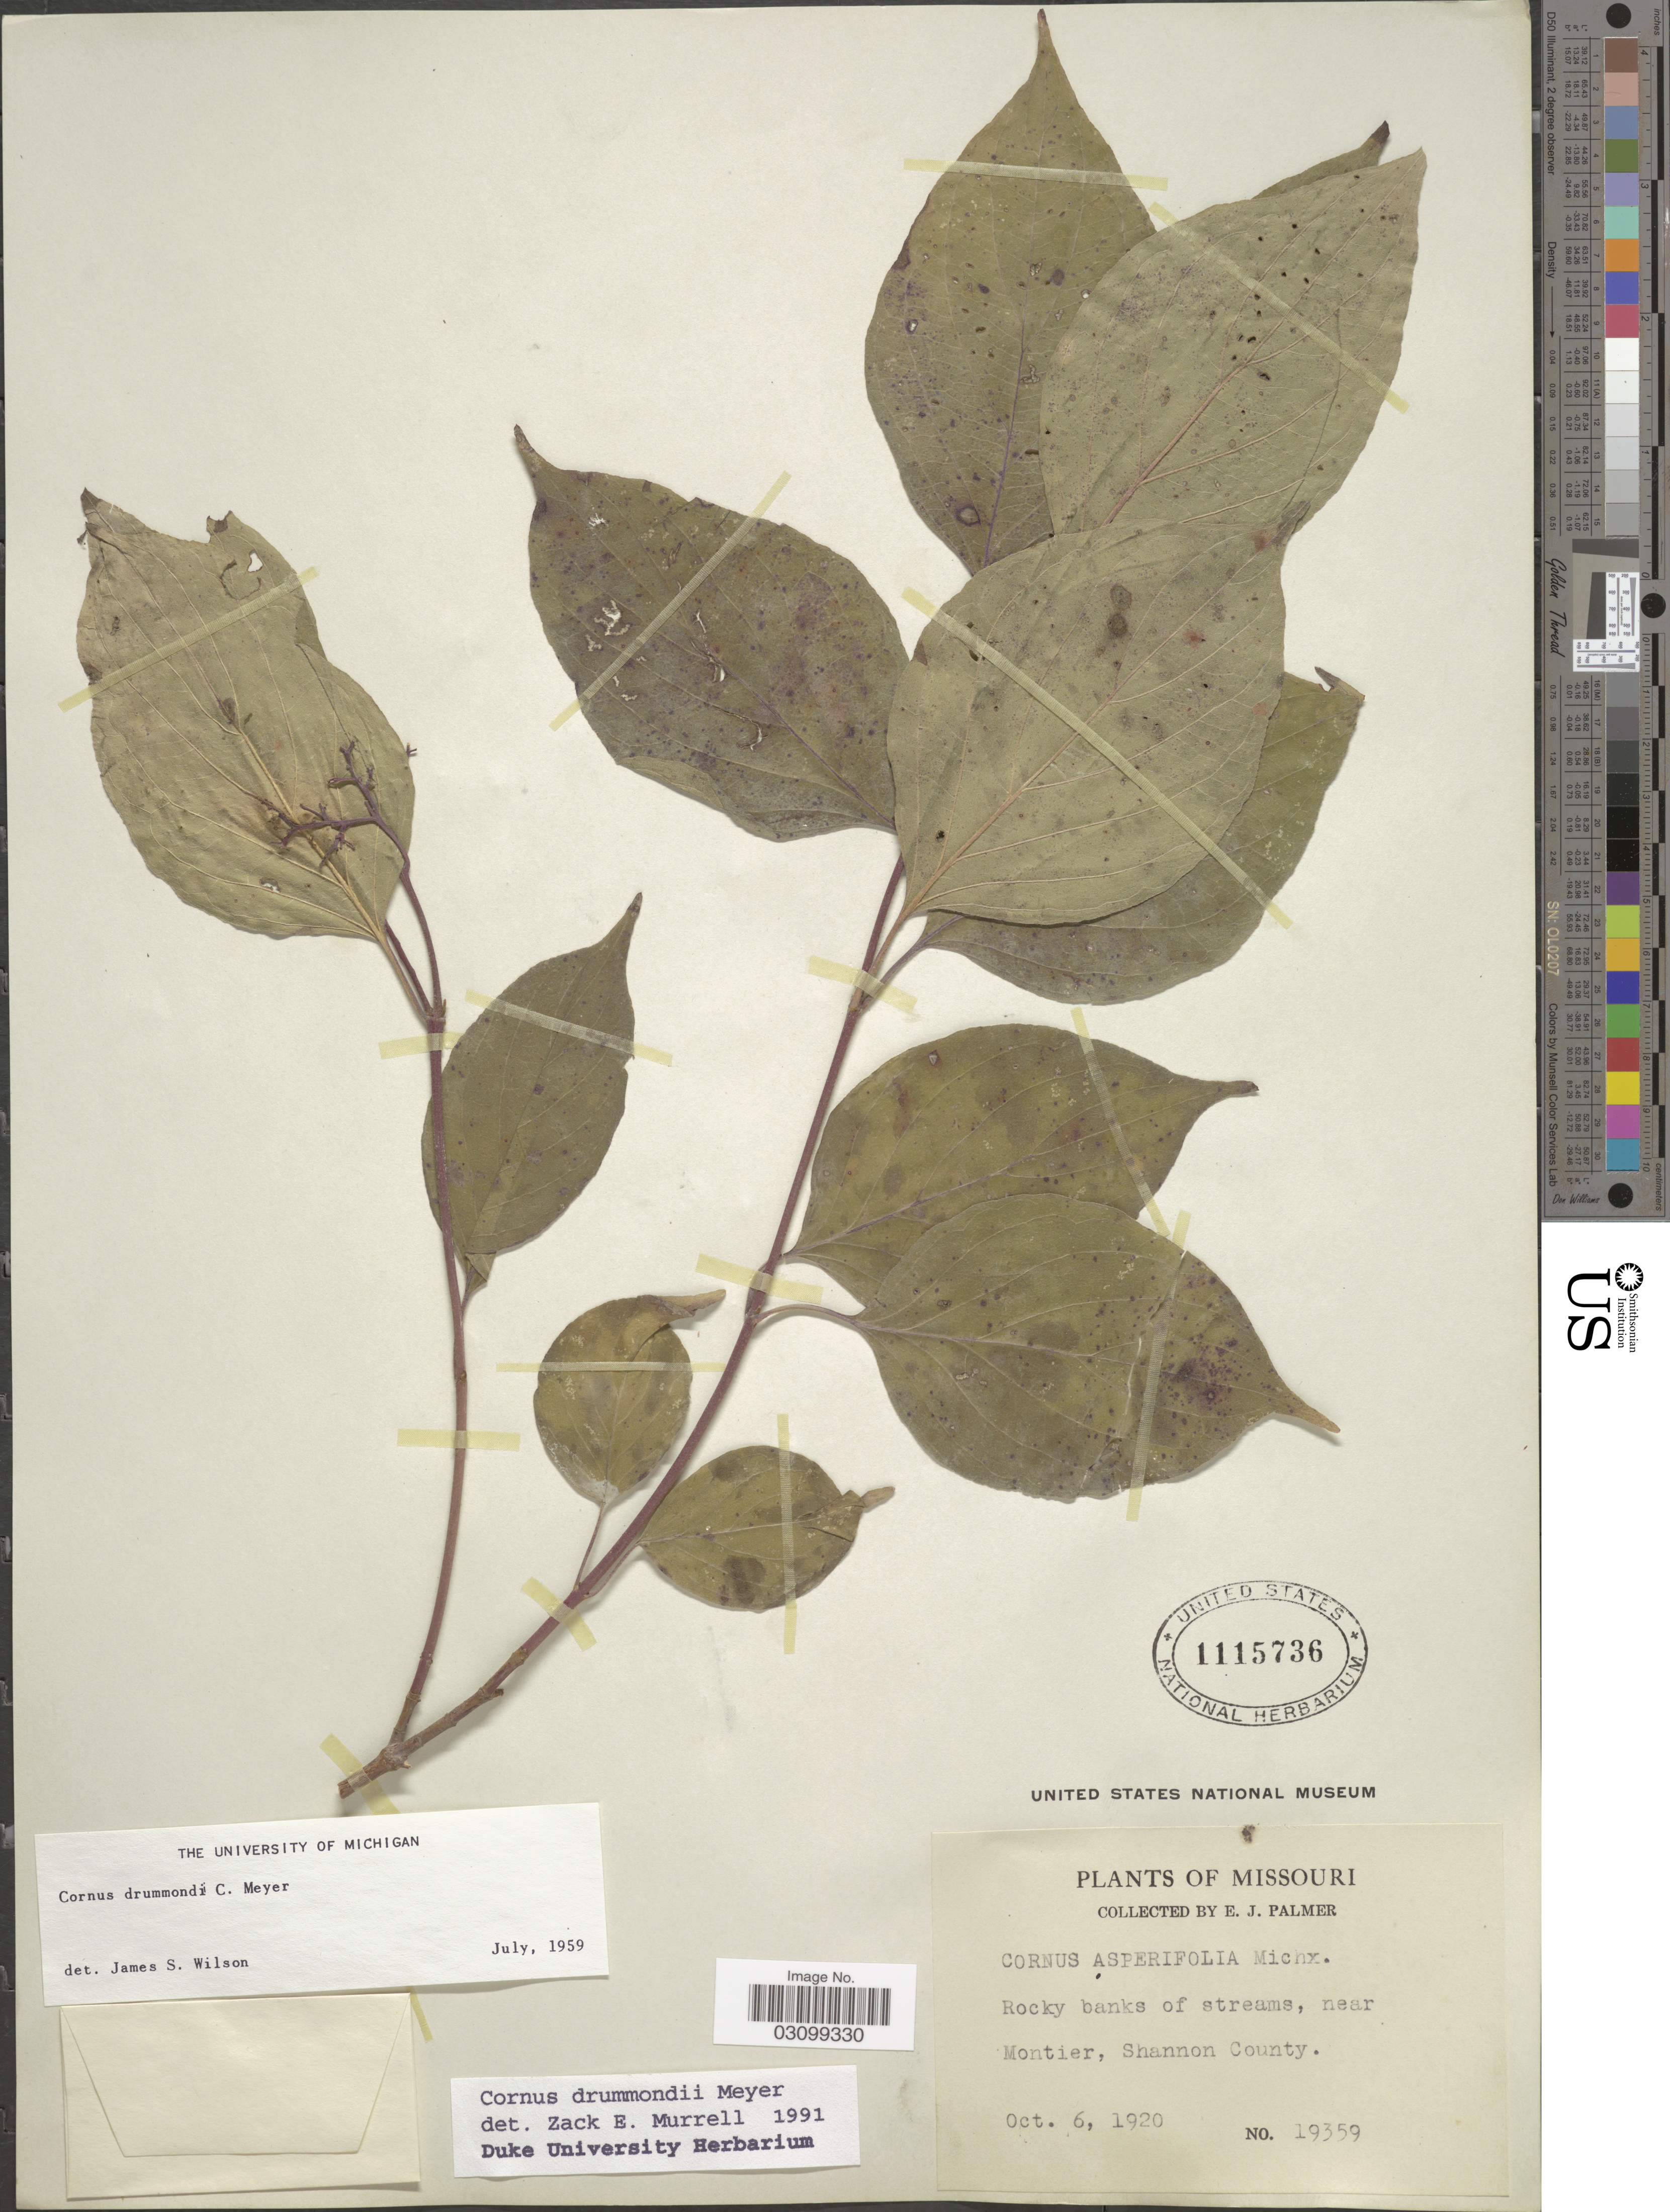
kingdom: Plantae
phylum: Tracheophyta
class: Magnoliopsida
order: Cornales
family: Cornaceae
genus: Cornus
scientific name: Cornus drummondii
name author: C.A. Mey.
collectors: E. J. Palmer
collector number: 19359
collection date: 1920-10-06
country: United States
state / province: Missouri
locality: Rocky banks of streams, near Montier, Shannon County.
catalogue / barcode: US 1115736